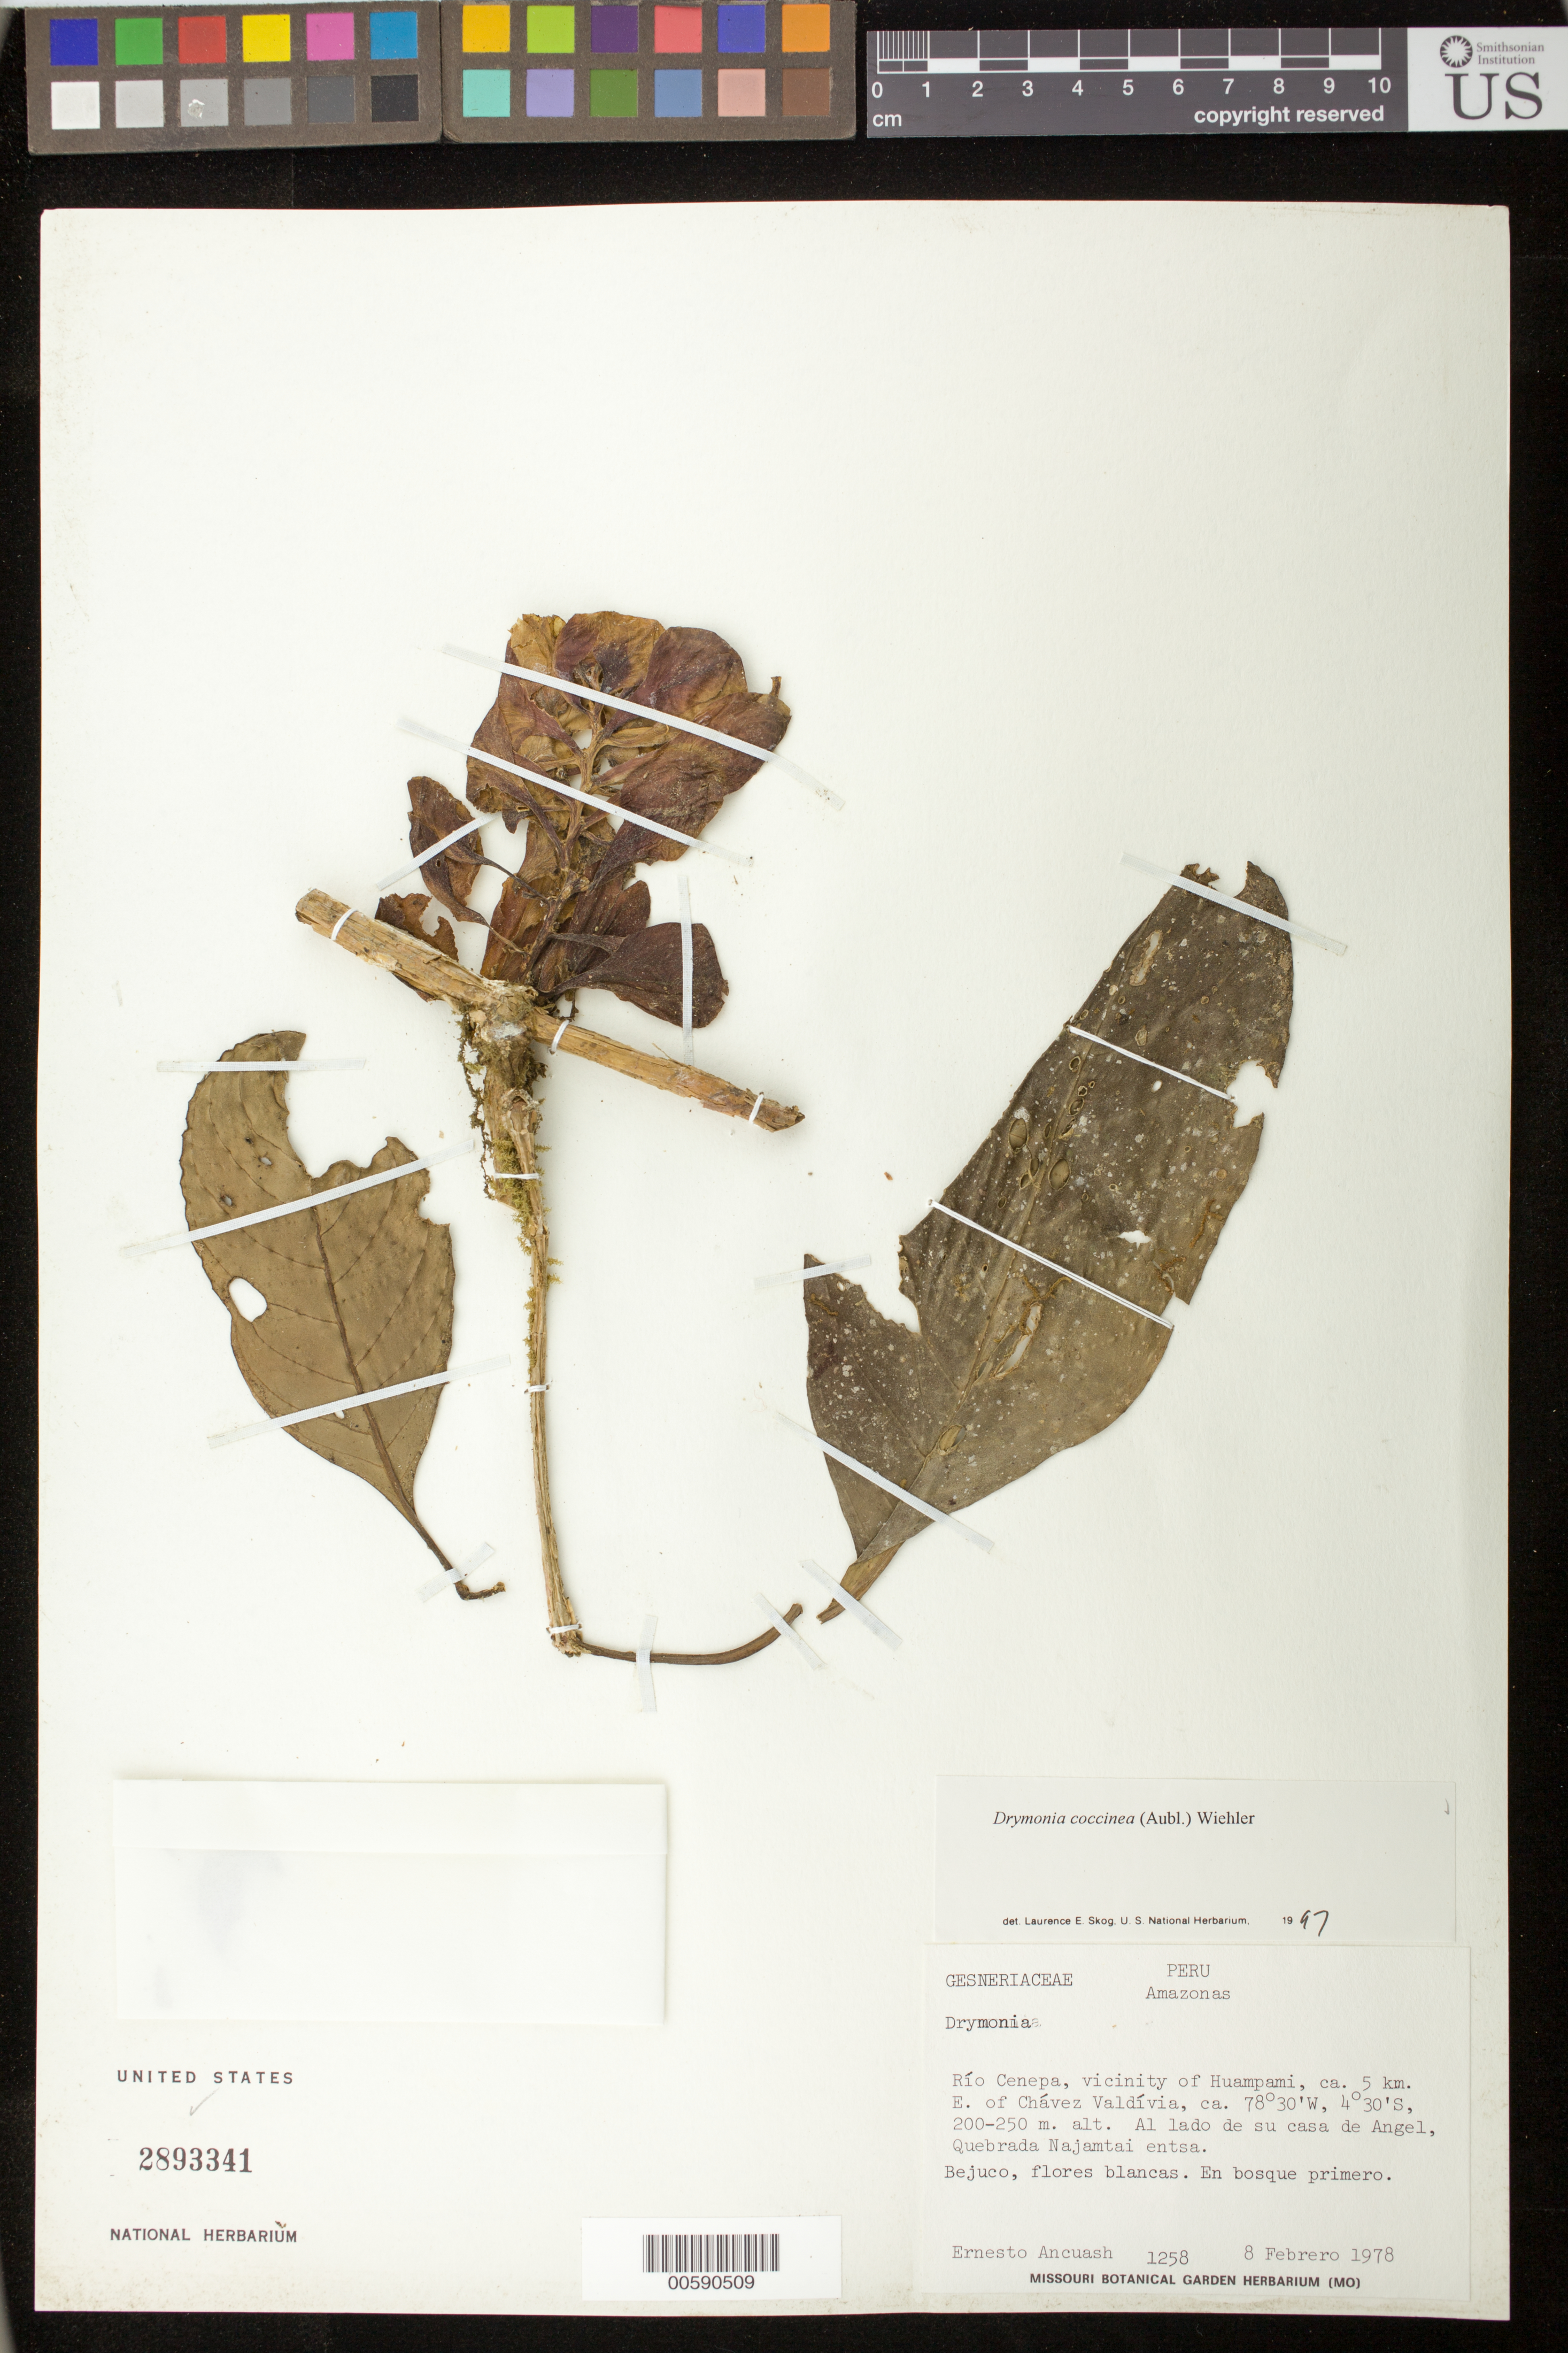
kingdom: Plantae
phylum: Tracheophyta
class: Magnoliopsida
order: Lamiales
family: Gesneriaceae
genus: Drymonia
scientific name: Drymonia coccinea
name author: (Aubl.) Wiehler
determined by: Skog, Laurence E.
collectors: E. Ancuash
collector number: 1258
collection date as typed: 08 Feb 1978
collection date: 1978-02-08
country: Peru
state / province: Amazonas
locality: Río Cenepa, vicinity of Huampami, ca. 5 km E of Chávez Valdívia; al lado de su casa de Angel, Quebrada Najamtai entsa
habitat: En bosque primero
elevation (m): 200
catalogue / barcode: US 2893341